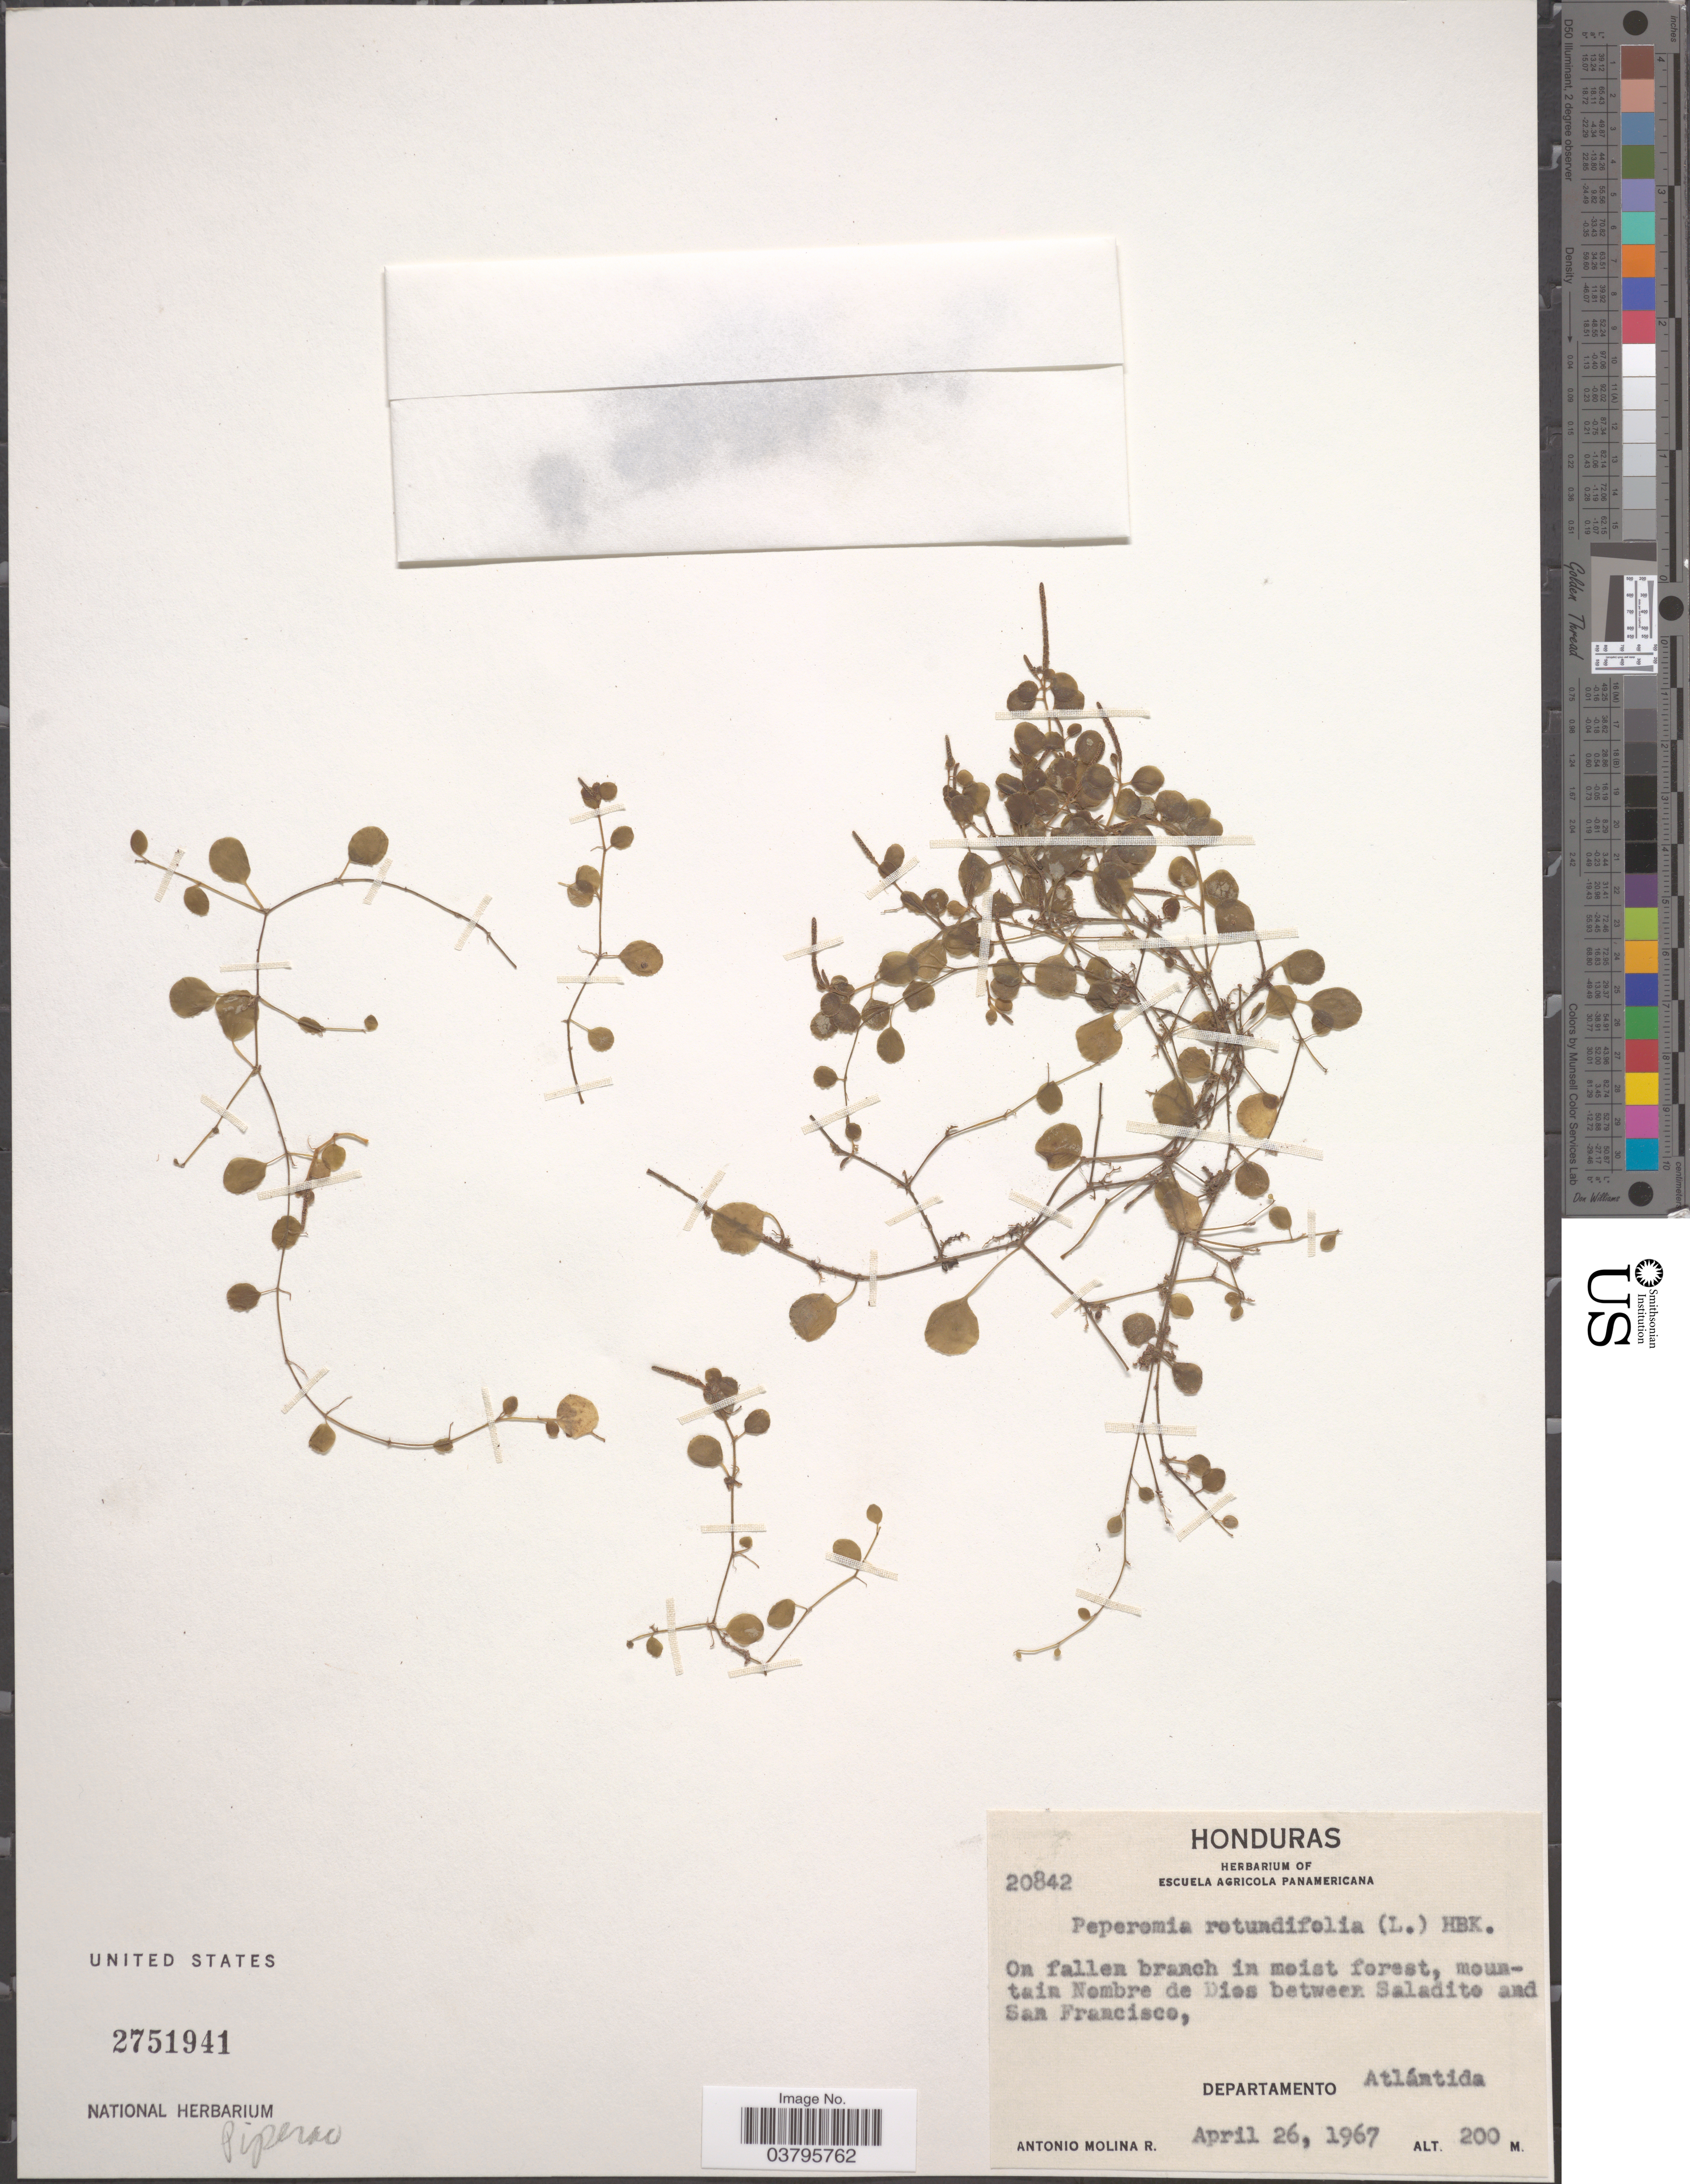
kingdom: Plantae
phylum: Tracheophyta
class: Magnoliopsida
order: Piperales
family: Piperaceae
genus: Peperomia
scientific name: Peperomia rotundifolia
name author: (L.) Kunth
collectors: A. Molina R.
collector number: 20842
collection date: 1967-04-26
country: Honduras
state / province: Atlantida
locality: Mountain Nombre de Dios between Saladito and San Francisco, Departamento Atlántida.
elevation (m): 200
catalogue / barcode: US 2751941